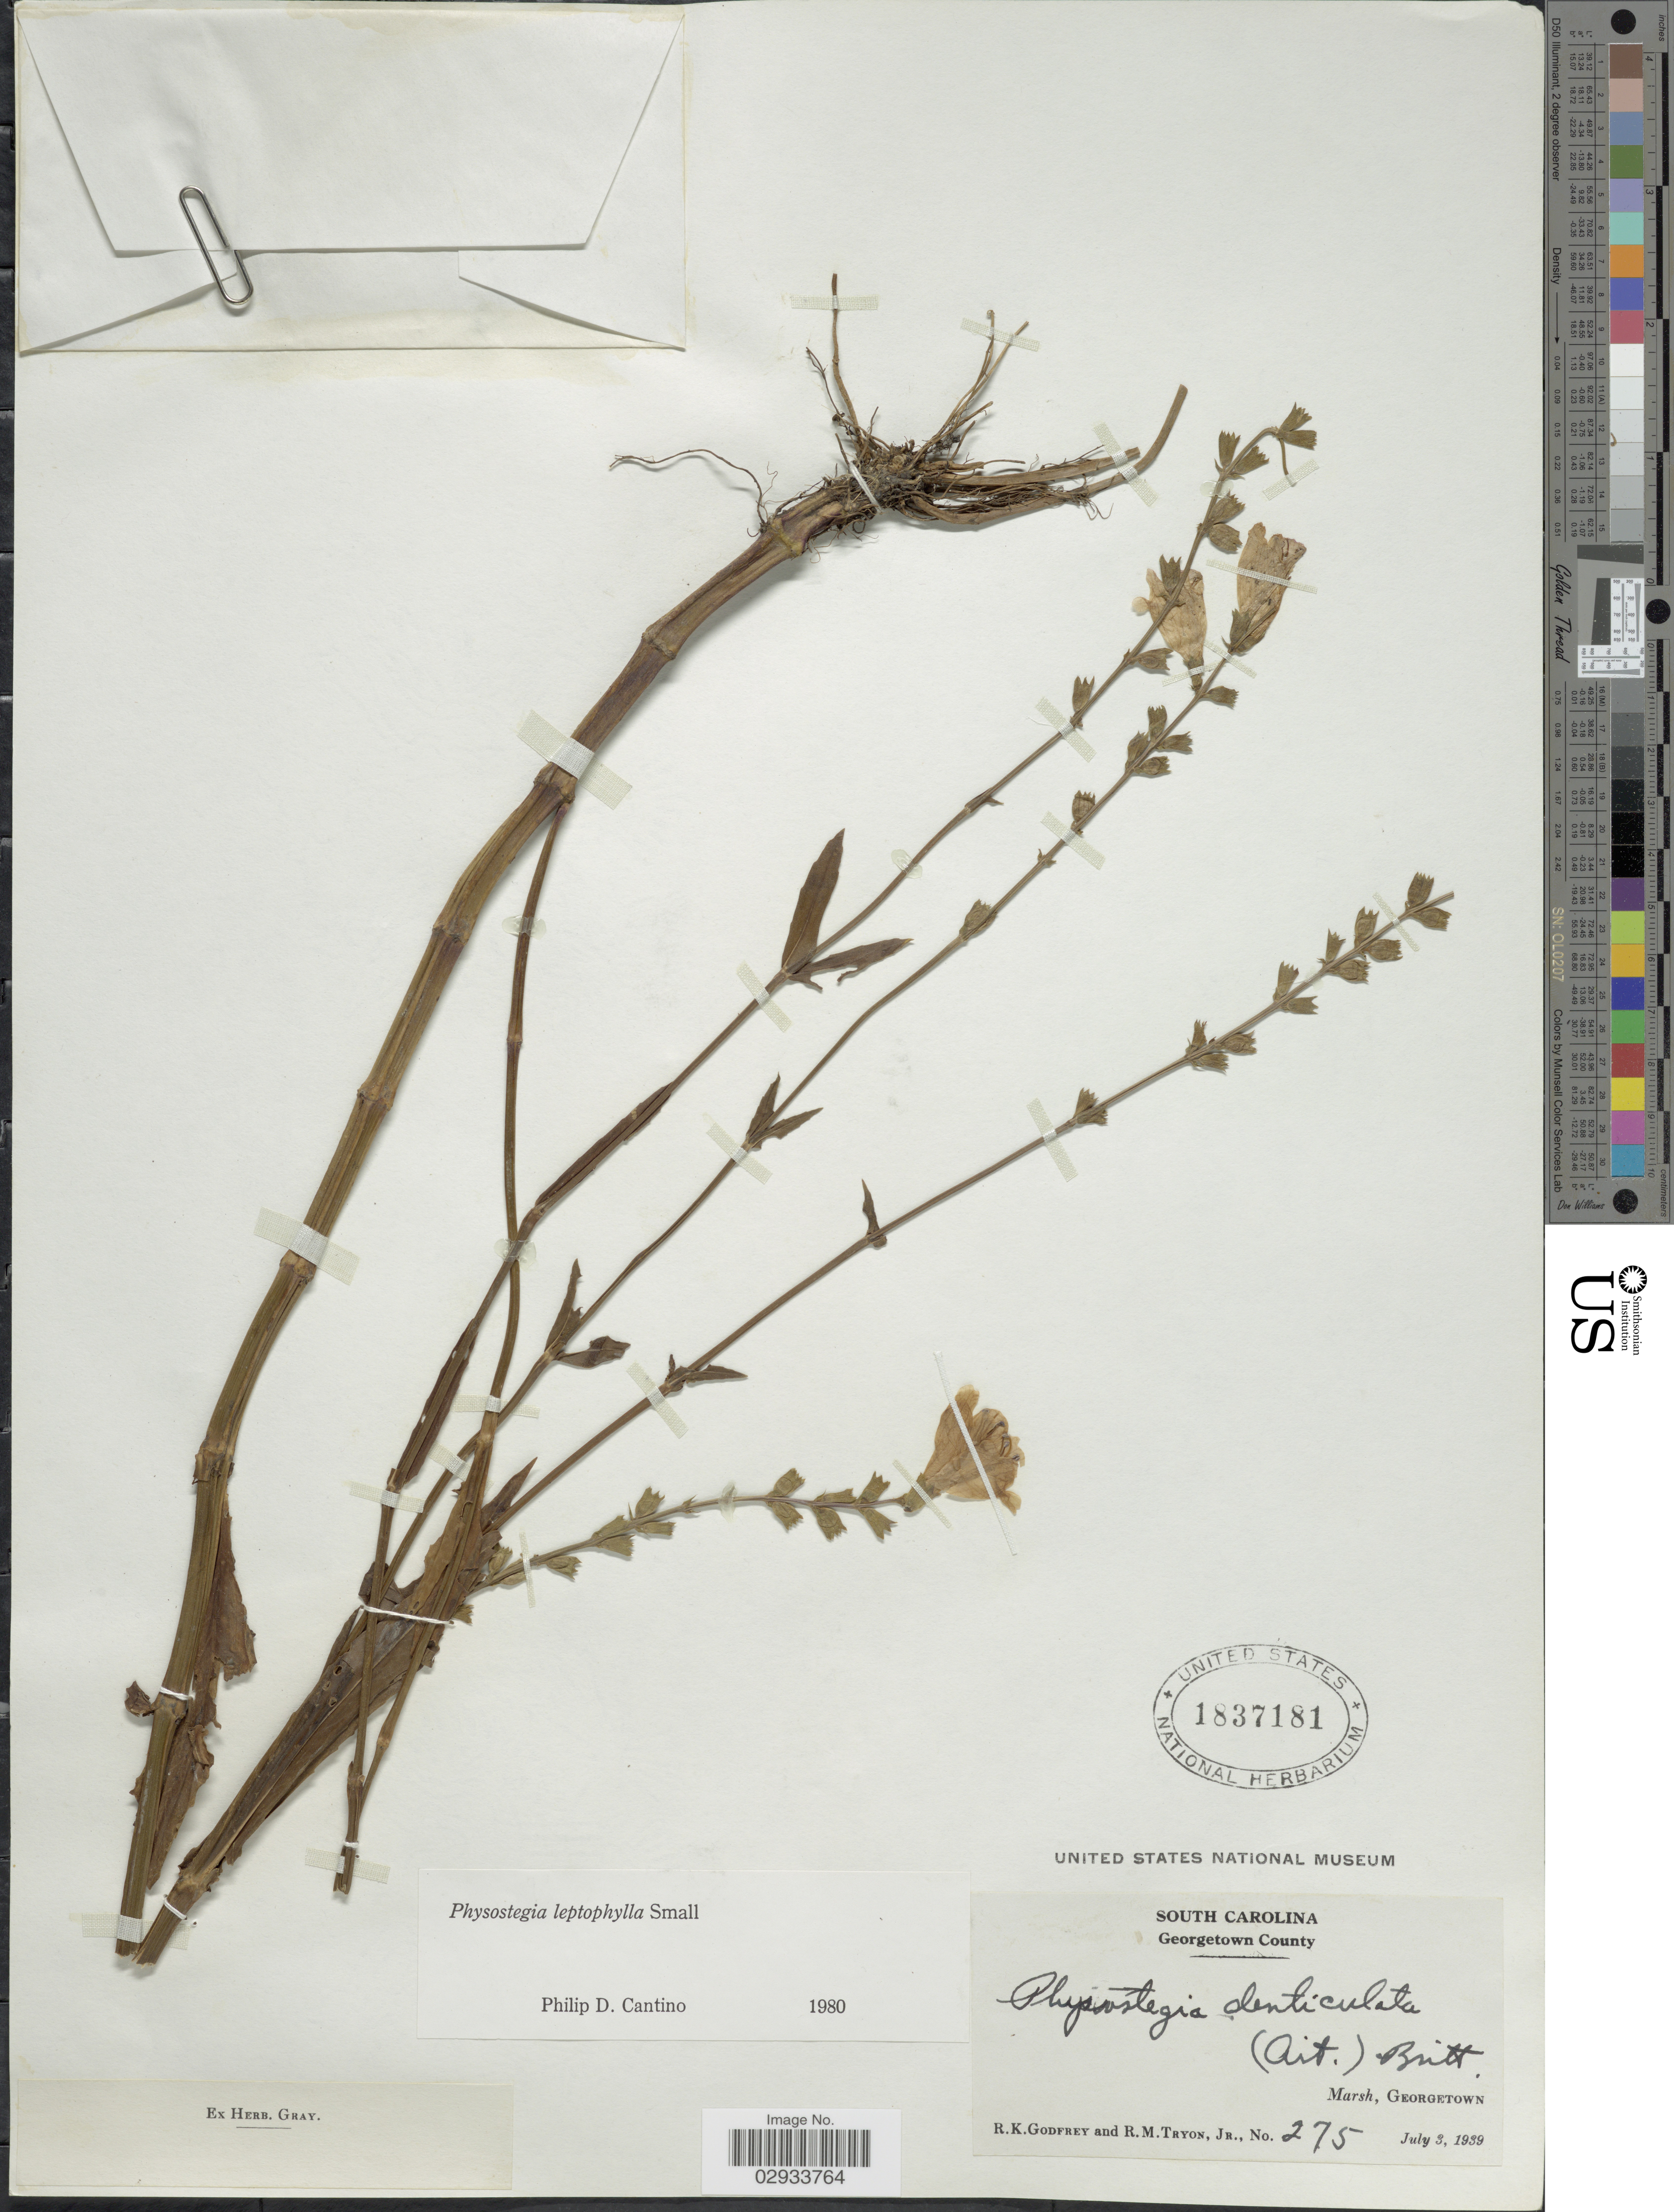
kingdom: Plantae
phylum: Tracheophyta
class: Magnoliopsida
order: Lamiales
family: Lamiaceae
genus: Physostegia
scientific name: Physostegia leptophylla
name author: Small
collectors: R. K. Godfrey & R. M. Tryon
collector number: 275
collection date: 1939-07-03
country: United States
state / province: South Carolina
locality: South Carolina, Georgetown County, Marsh, Georgetown.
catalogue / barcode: US 1837181